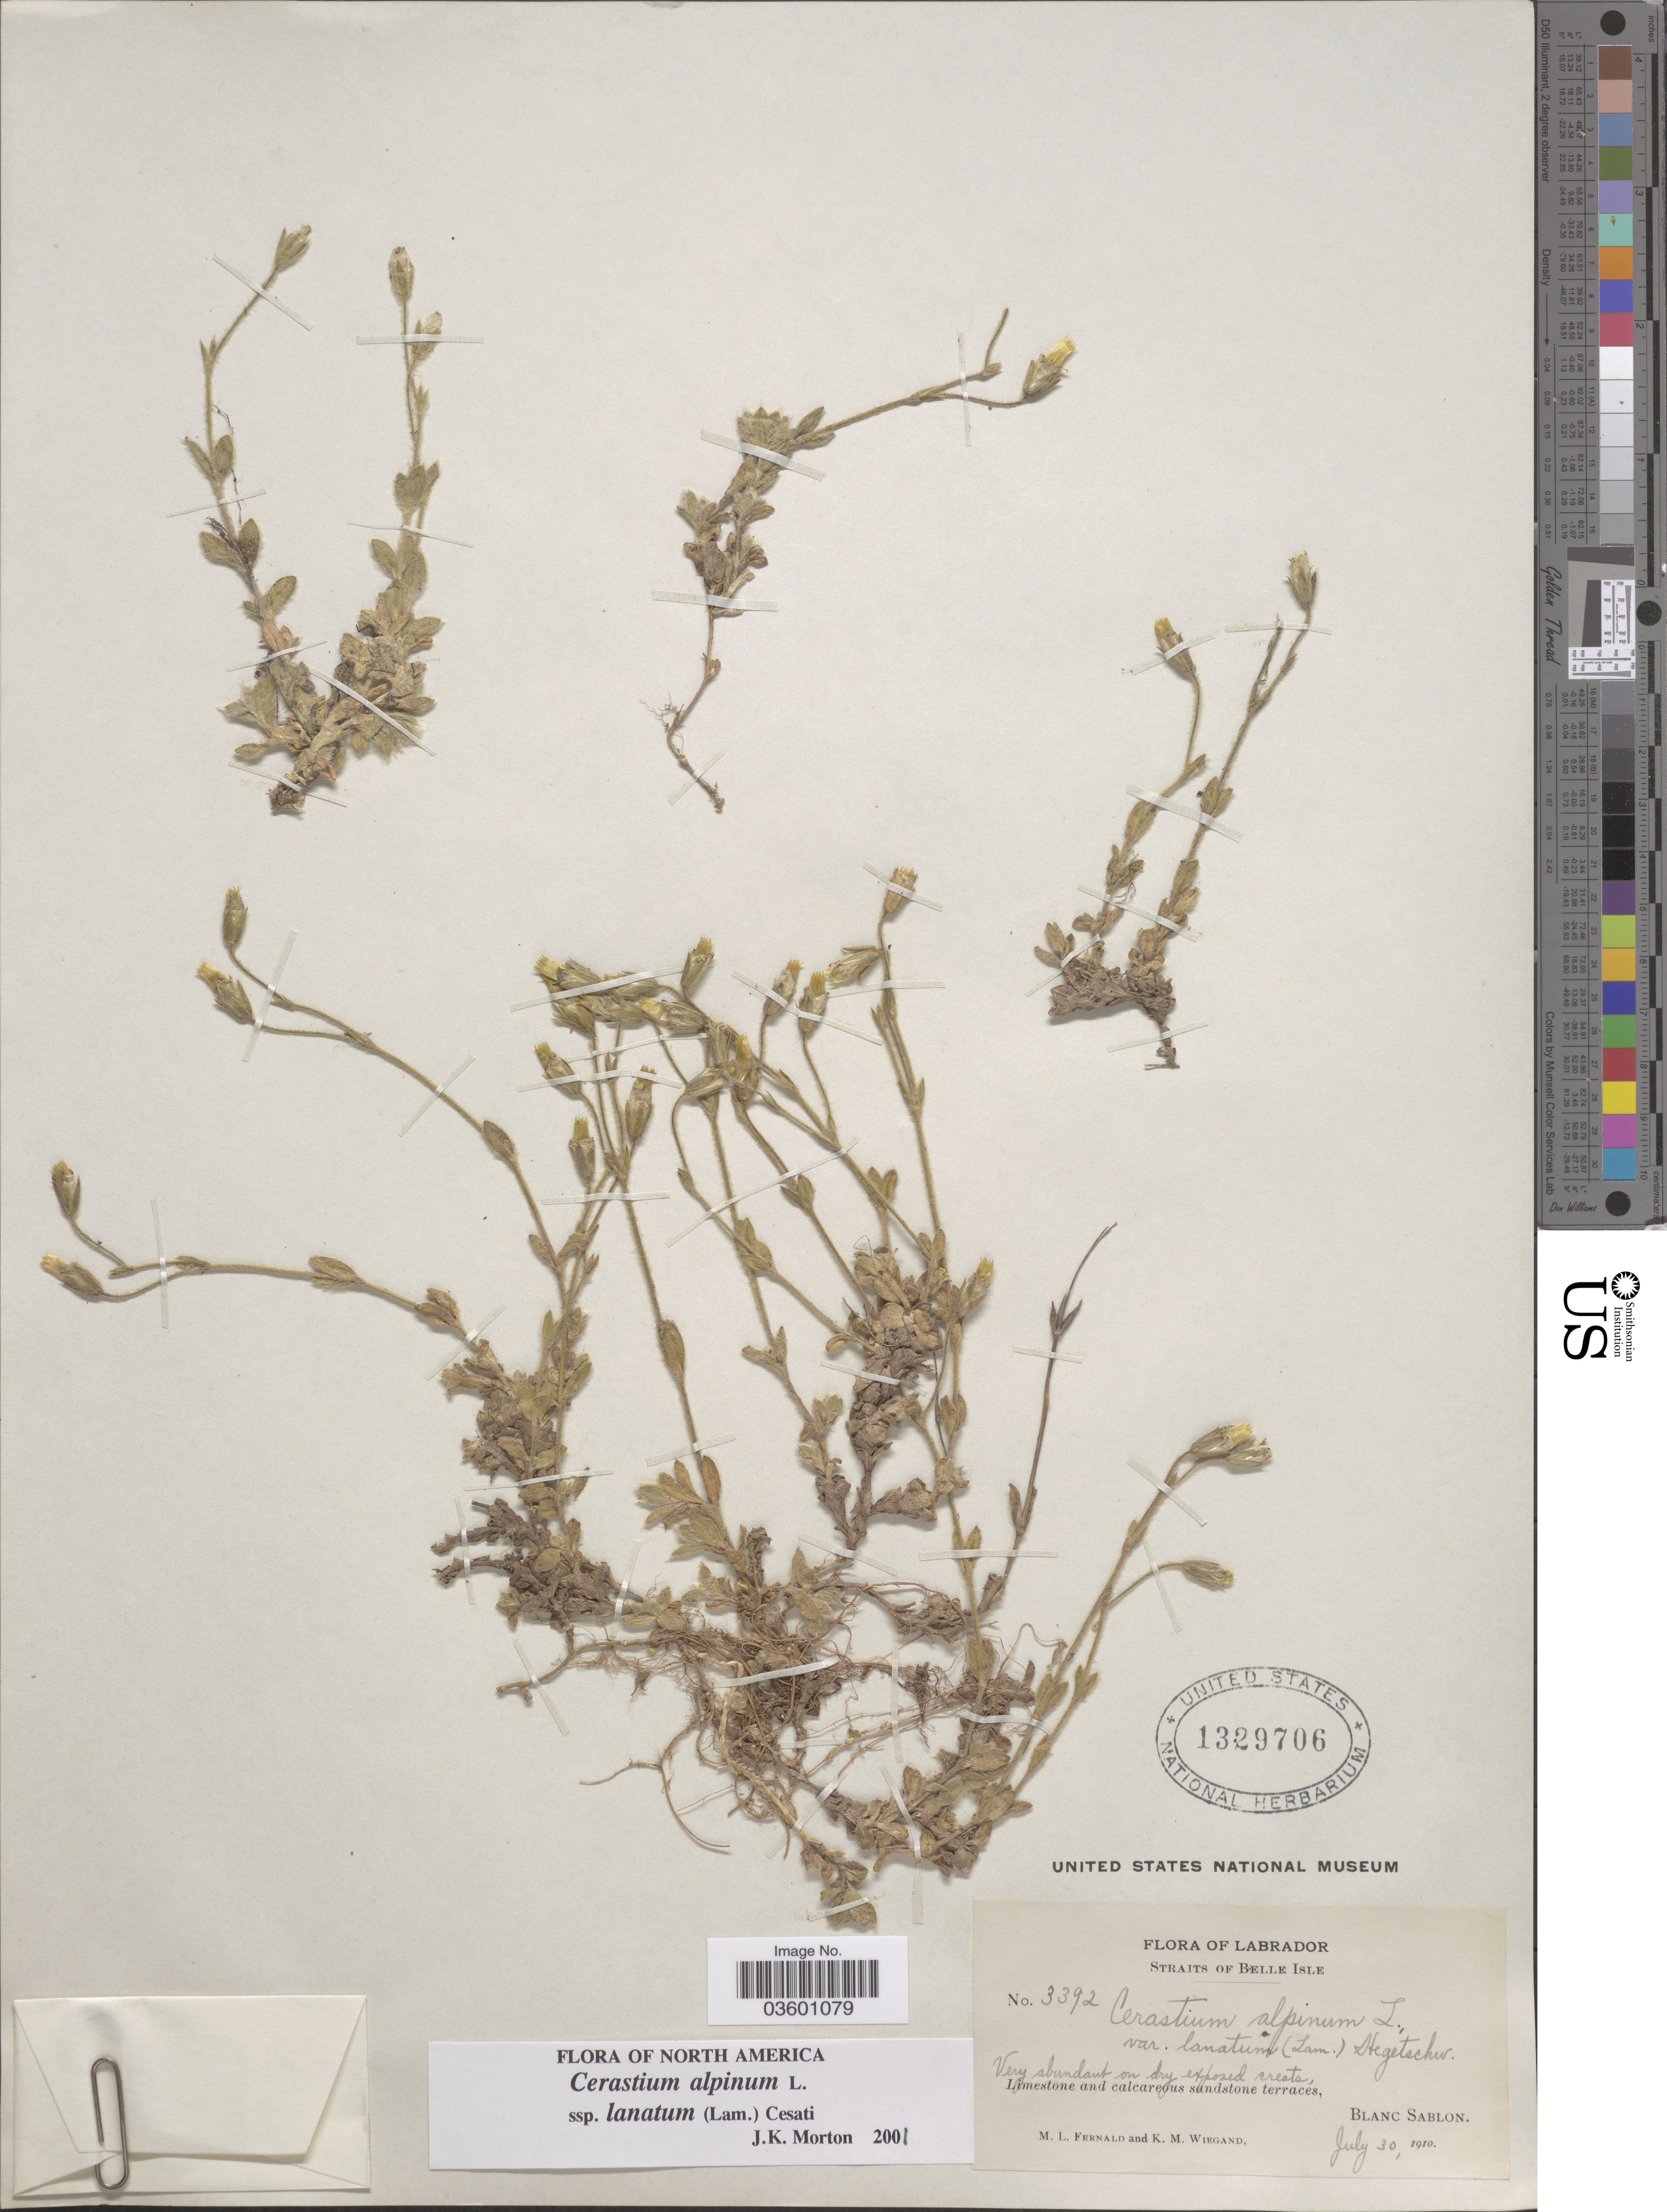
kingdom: Plantae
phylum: Tracheophyta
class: Magnoliopsida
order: Caryophyllales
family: Caryophyllaceae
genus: Cerastium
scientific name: Cerastium alpinum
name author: L.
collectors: M. L. Fernald & K. M. Wiegand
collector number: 3392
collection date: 1910-07-30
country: Canada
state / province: Newfoundland and Labrador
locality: Labrador. Straits of Belle Isle. Blanc Sablon.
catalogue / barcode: US 1329706